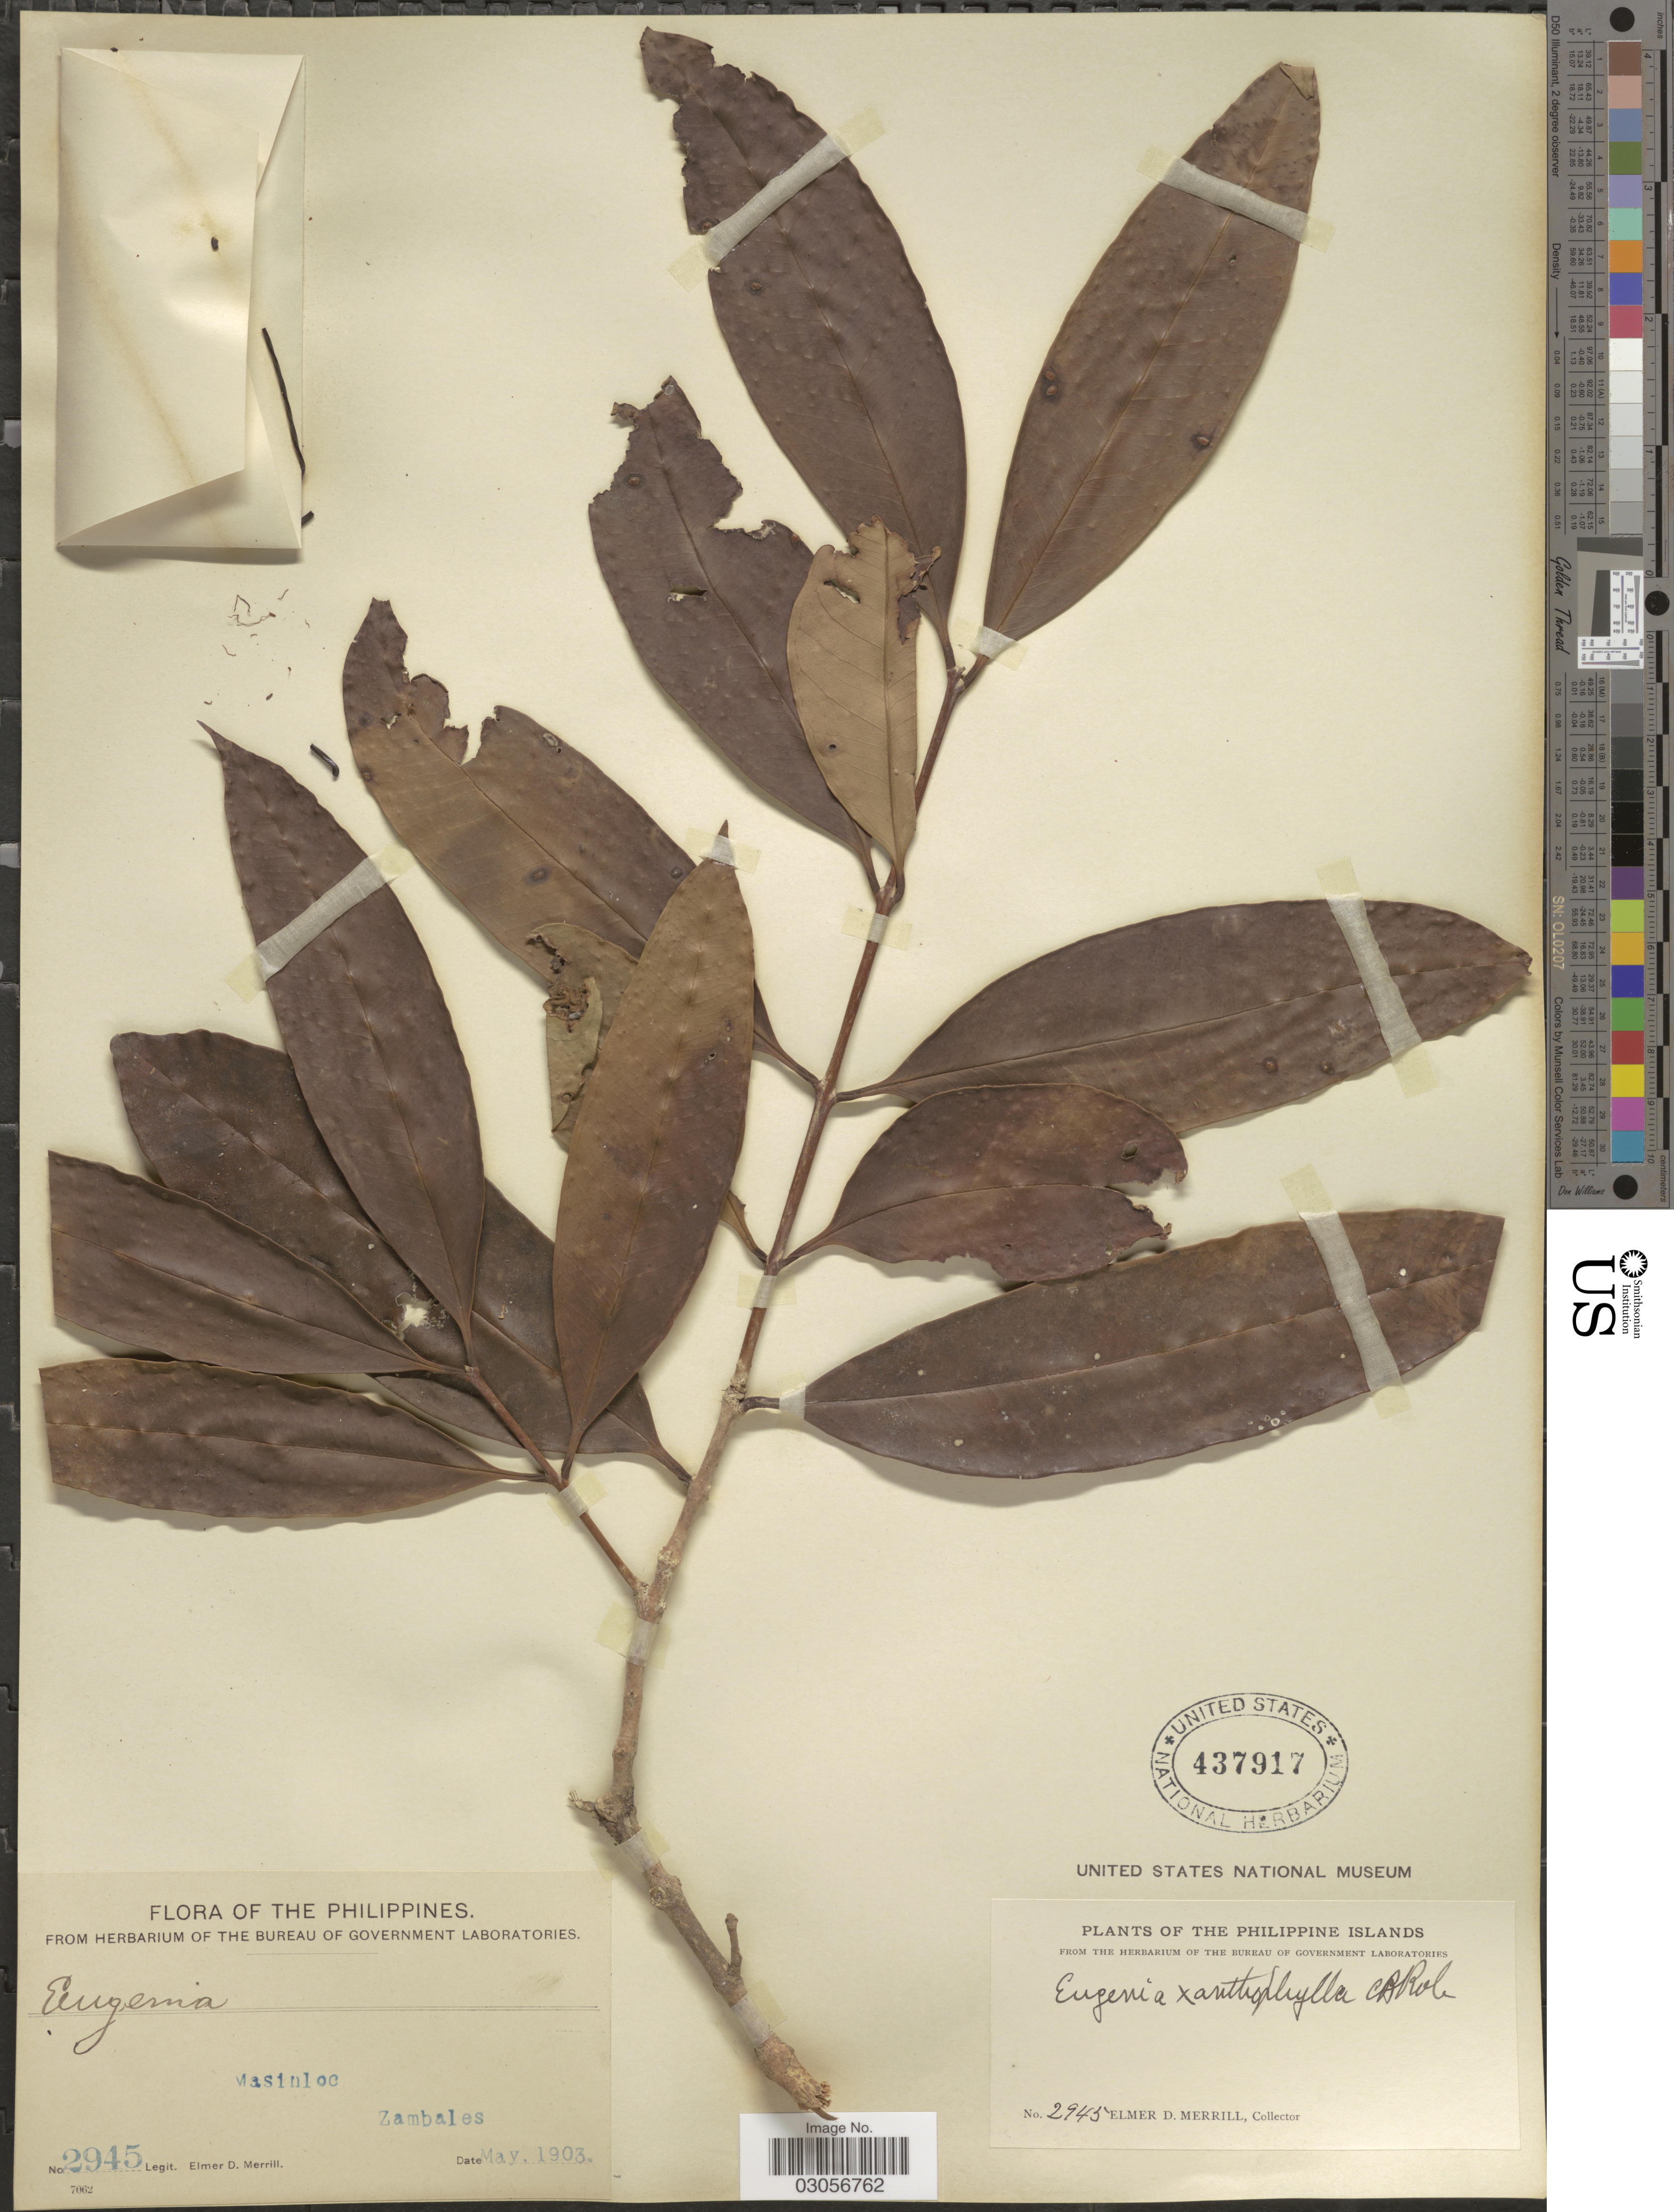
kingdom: Plantae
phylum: Tracheophyta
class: Magnoliopsida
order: Myrtales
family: Myrtaceae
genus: Syzygium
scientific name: Syzygium xanthophyllum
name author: (C.B. Rob.) Merr.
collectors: E. D. Merrill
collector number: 2945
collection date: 1903-05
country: Philippines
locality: Philippine Islands. Masinloc, Zambales.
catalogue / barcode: US 437917